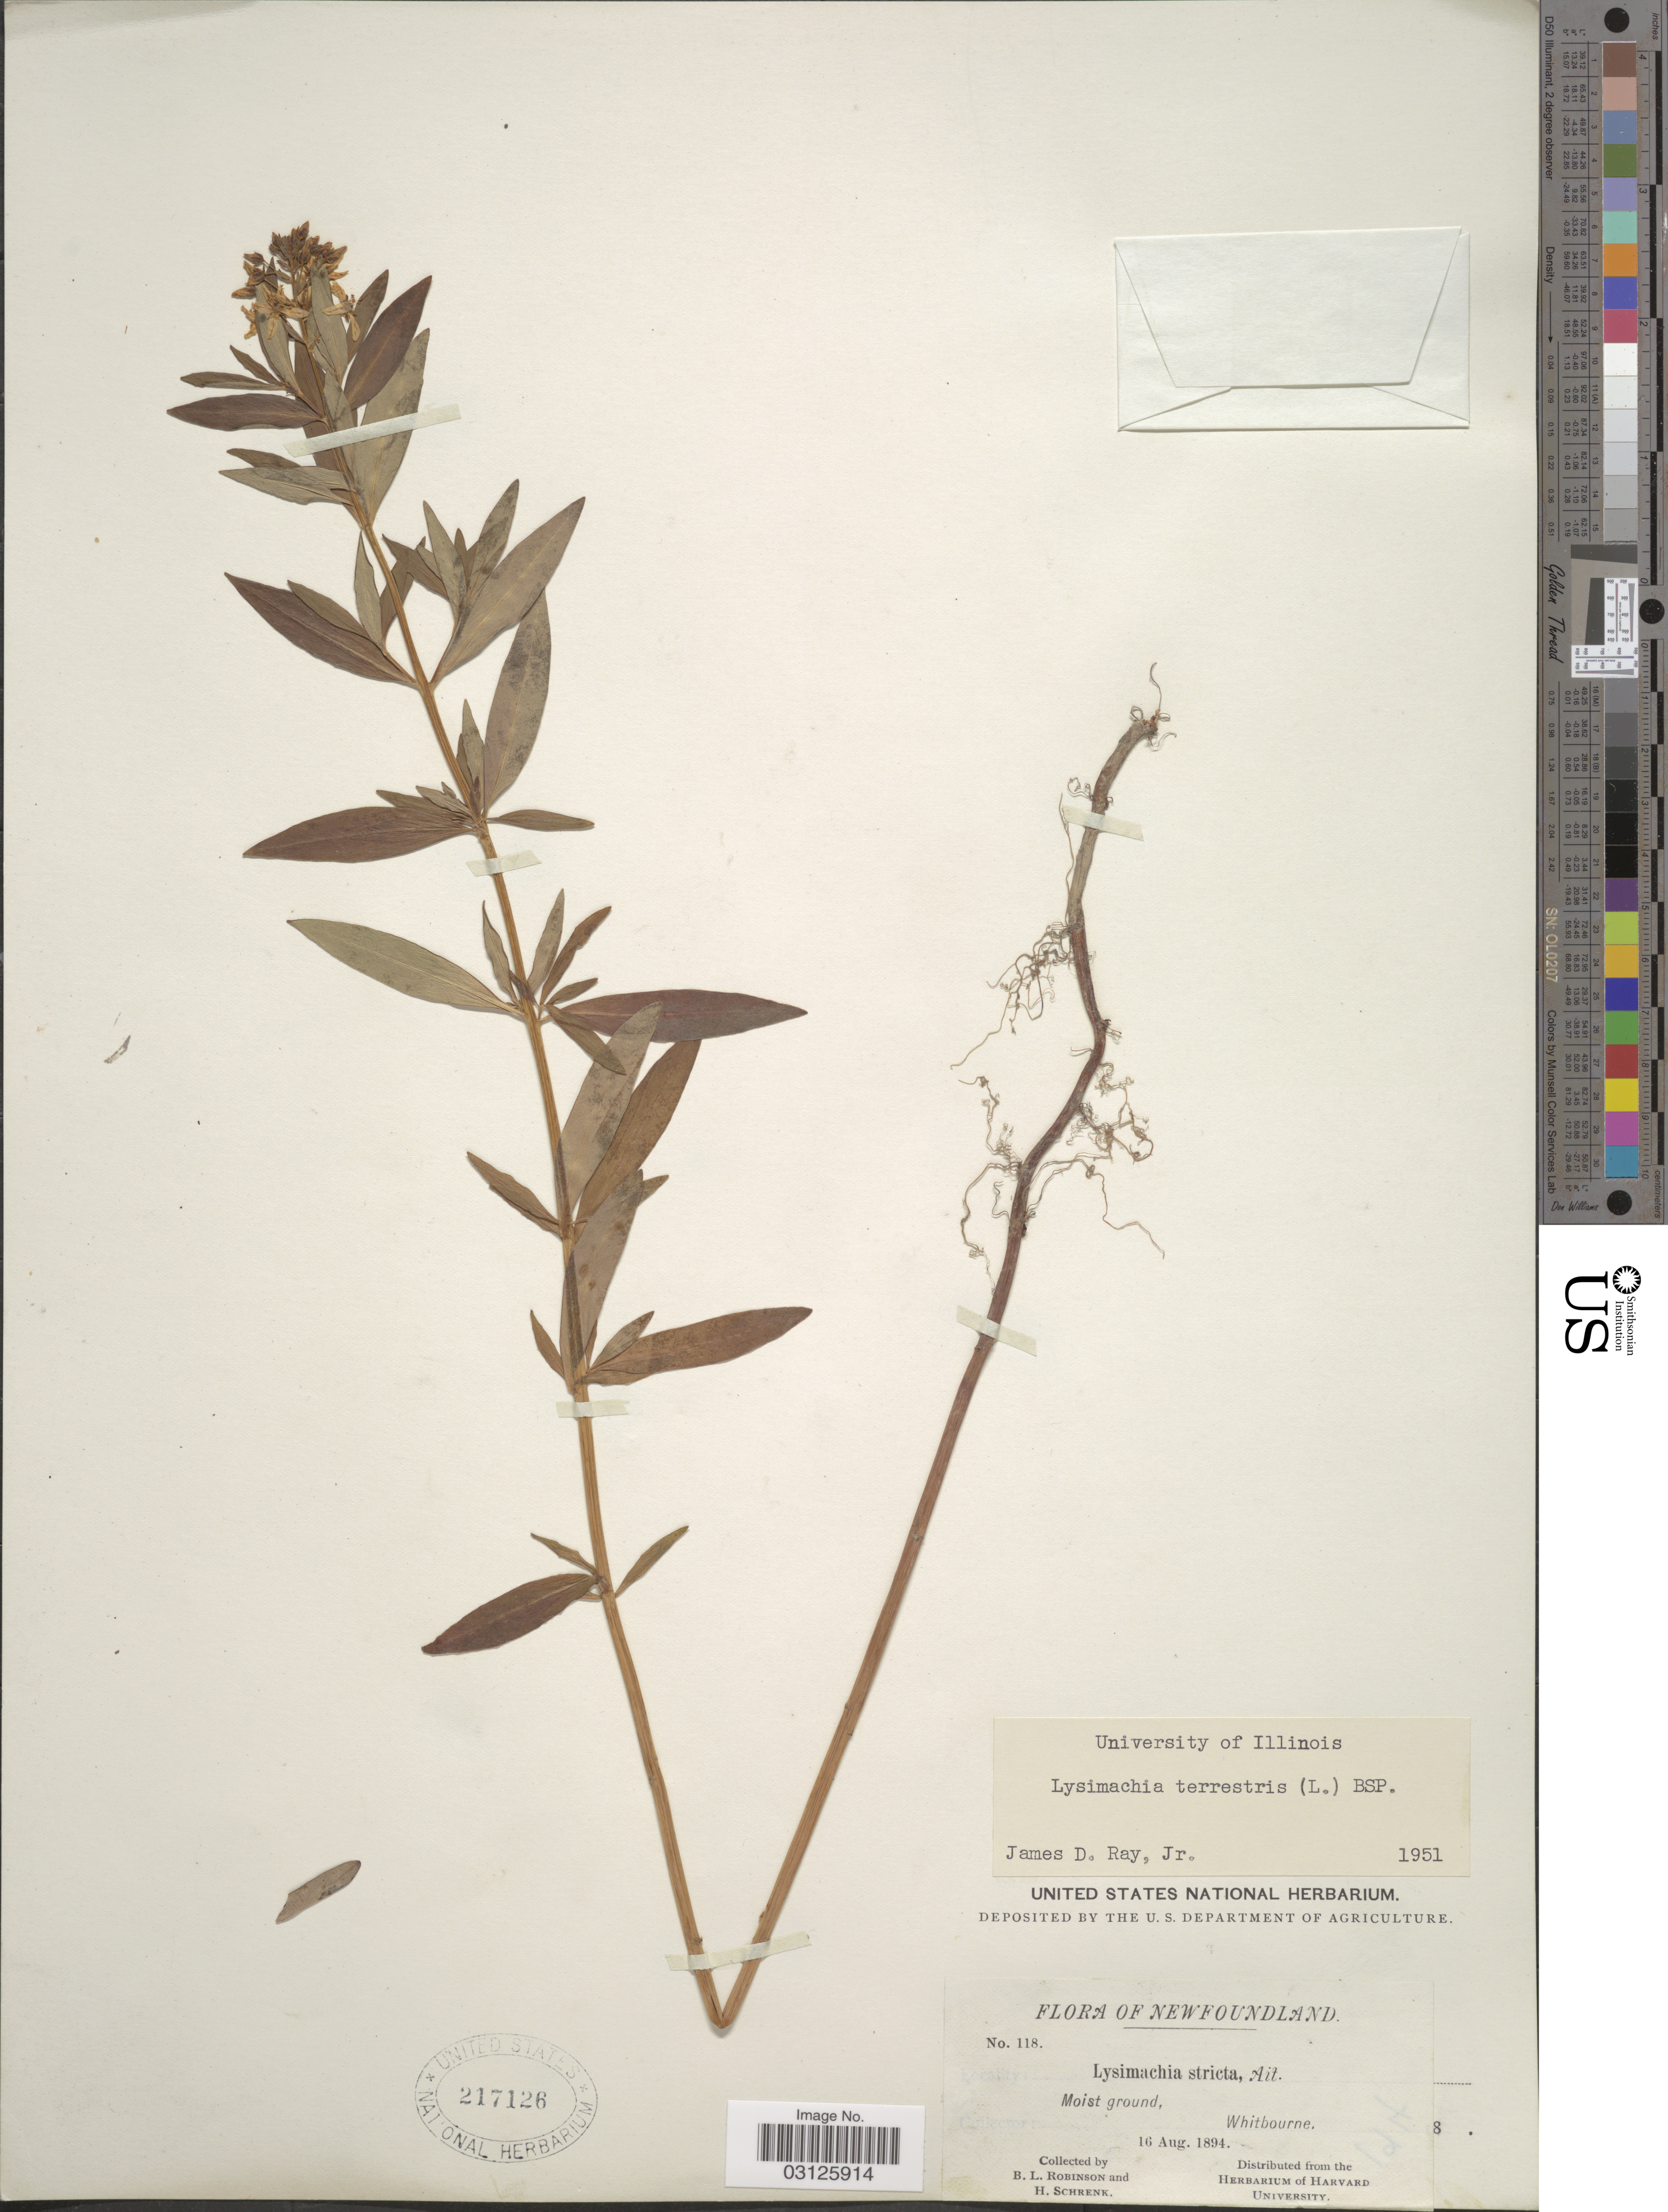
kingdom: Plantae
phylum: Tracheophyta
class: Magnoliopsida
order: Ericales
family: Primulaceae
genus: Lysimachia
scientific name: Lysimachia terrestris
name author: (L.) Britton, Stearns & Poggenb.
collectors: B. L. Robinson & H. Schrenk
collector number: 118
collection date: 1894-08-16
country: Canada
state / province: Newfoundland and Labrador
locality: Whitbourne.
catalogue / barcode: US 217126